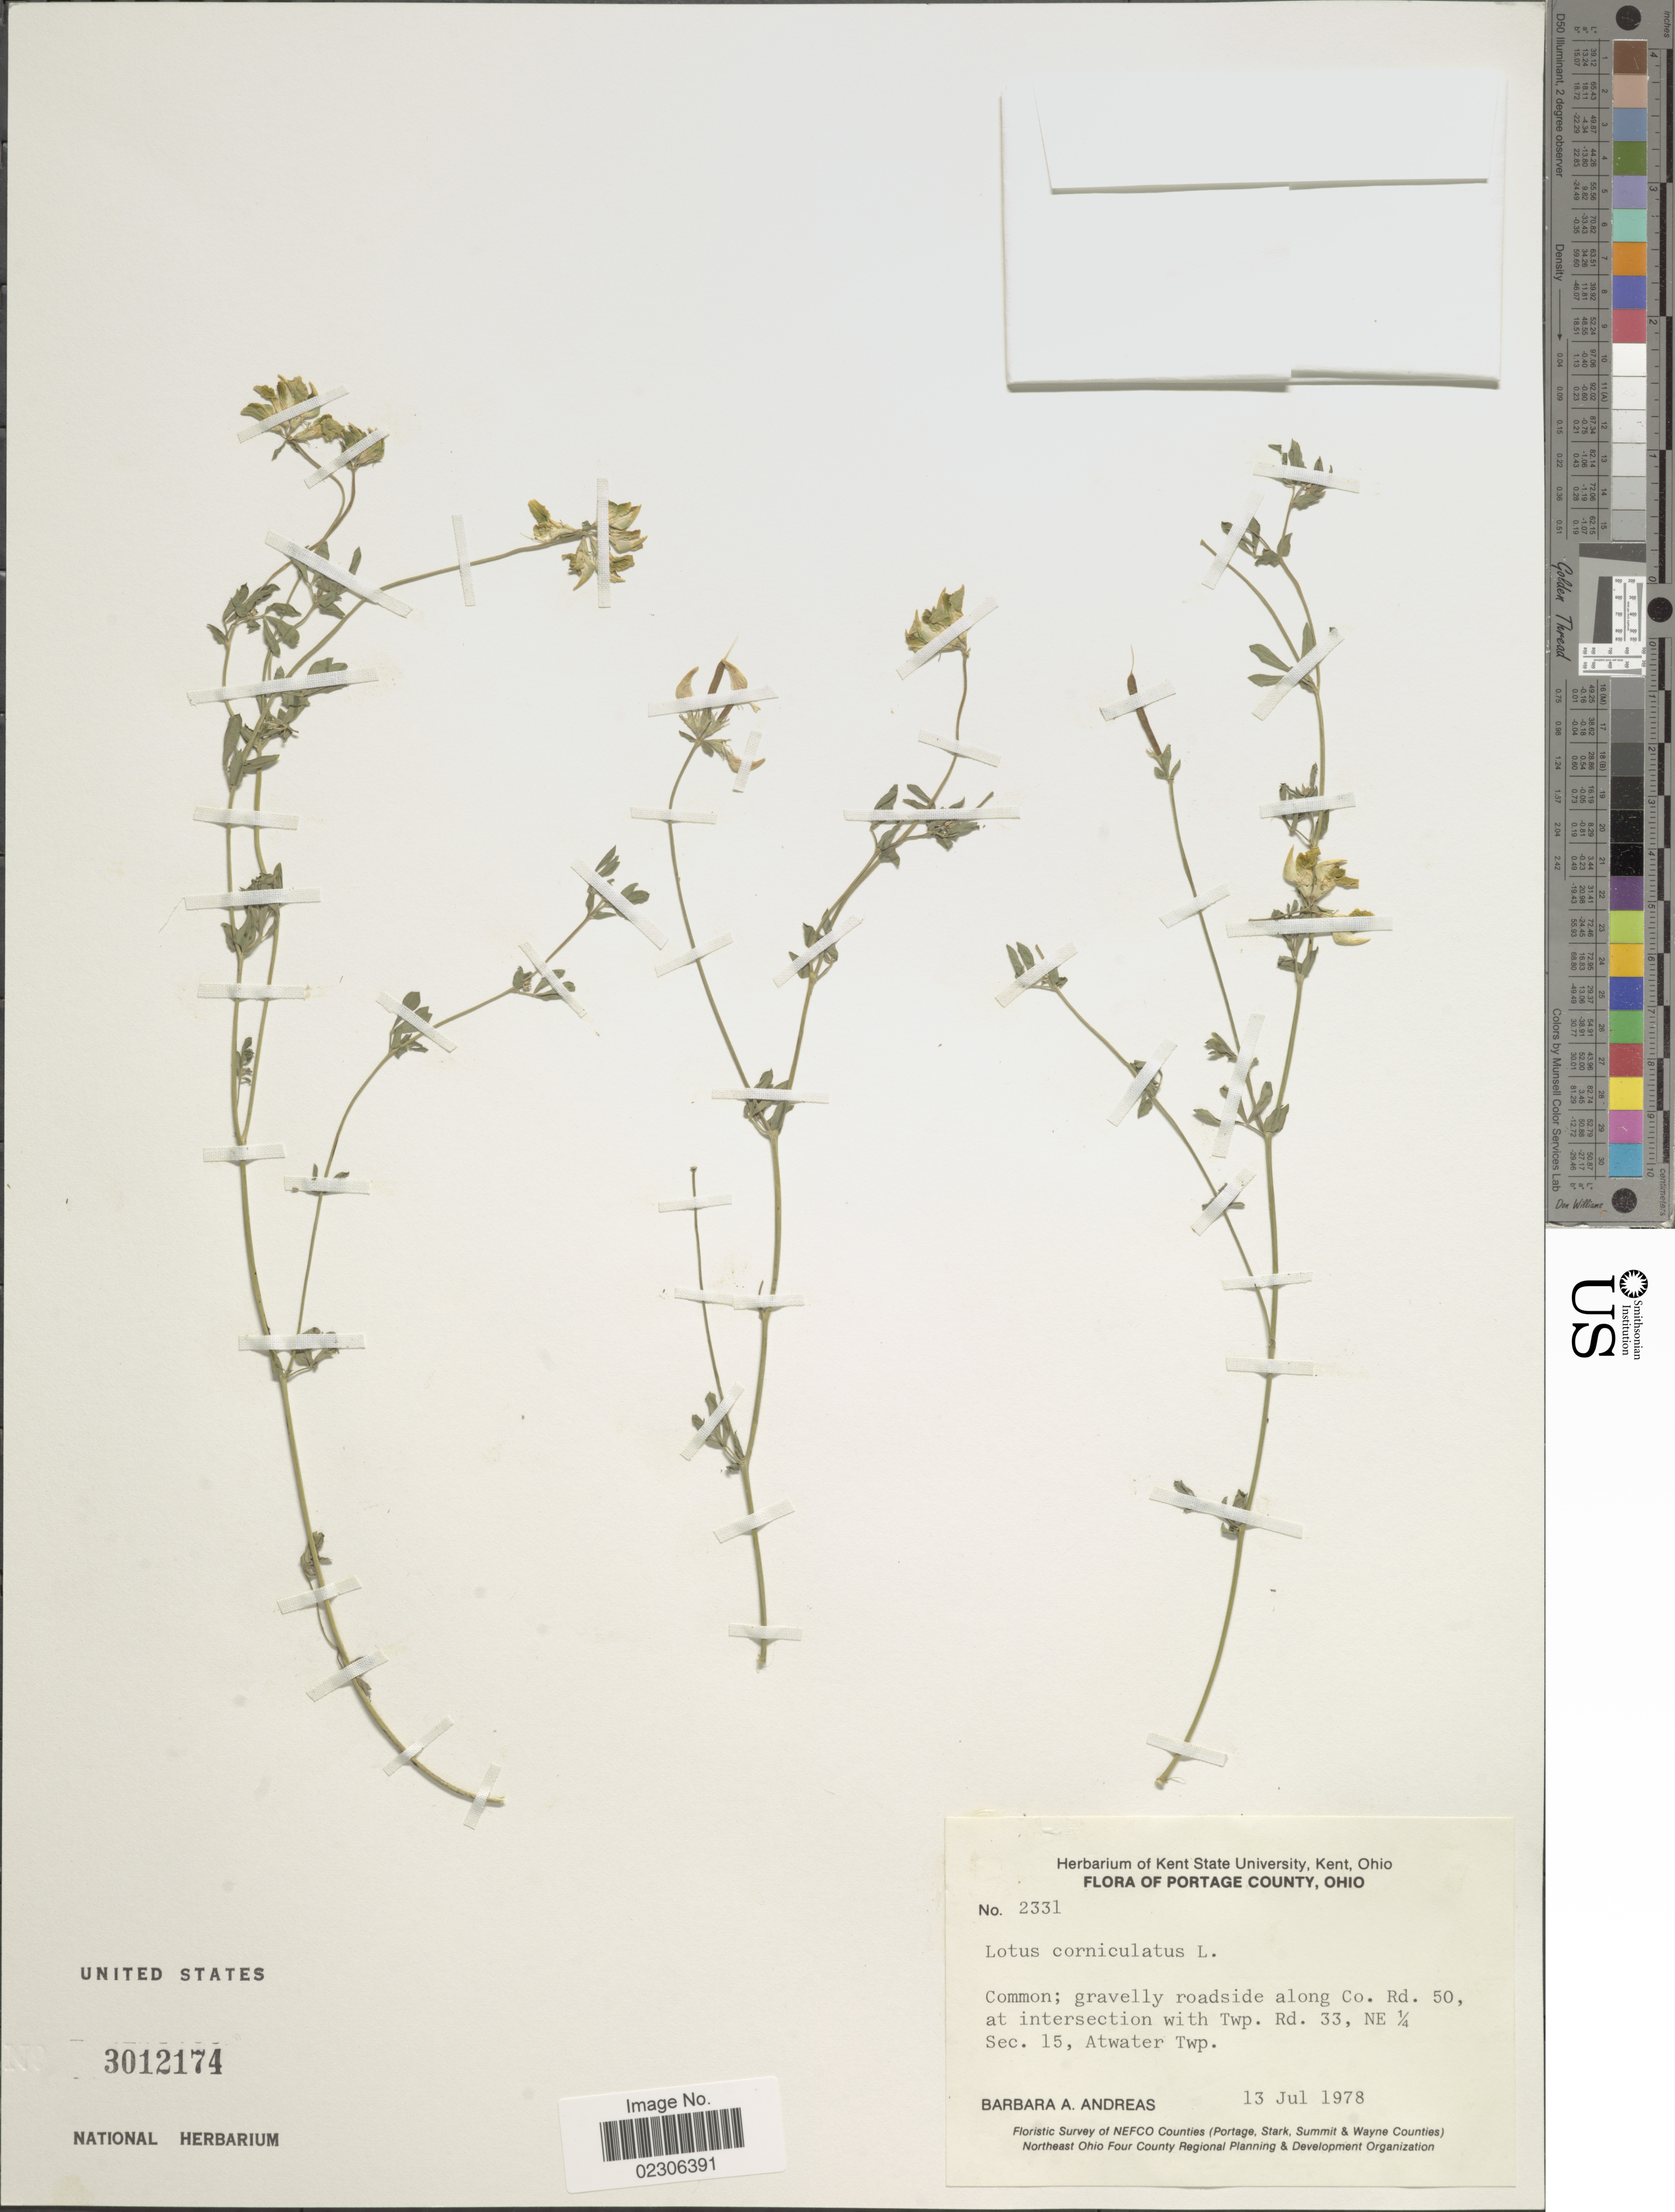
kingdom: Plantae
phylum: Tracheophyta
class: Magnoliopsida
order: Fabales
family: Fabaceae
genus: Lotus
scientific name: Lotus corniculatus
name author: L.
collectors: B. A. Andreas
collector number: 2331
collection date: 1978-07-13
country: United States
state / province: Ohio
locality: Portage County, Ohio, Gravelly roadside along Co. Rd. 50 at intersection with Twp. Rd 33, NE ¼ Sec. 15, Atwater Twp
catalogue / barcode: US 3012174